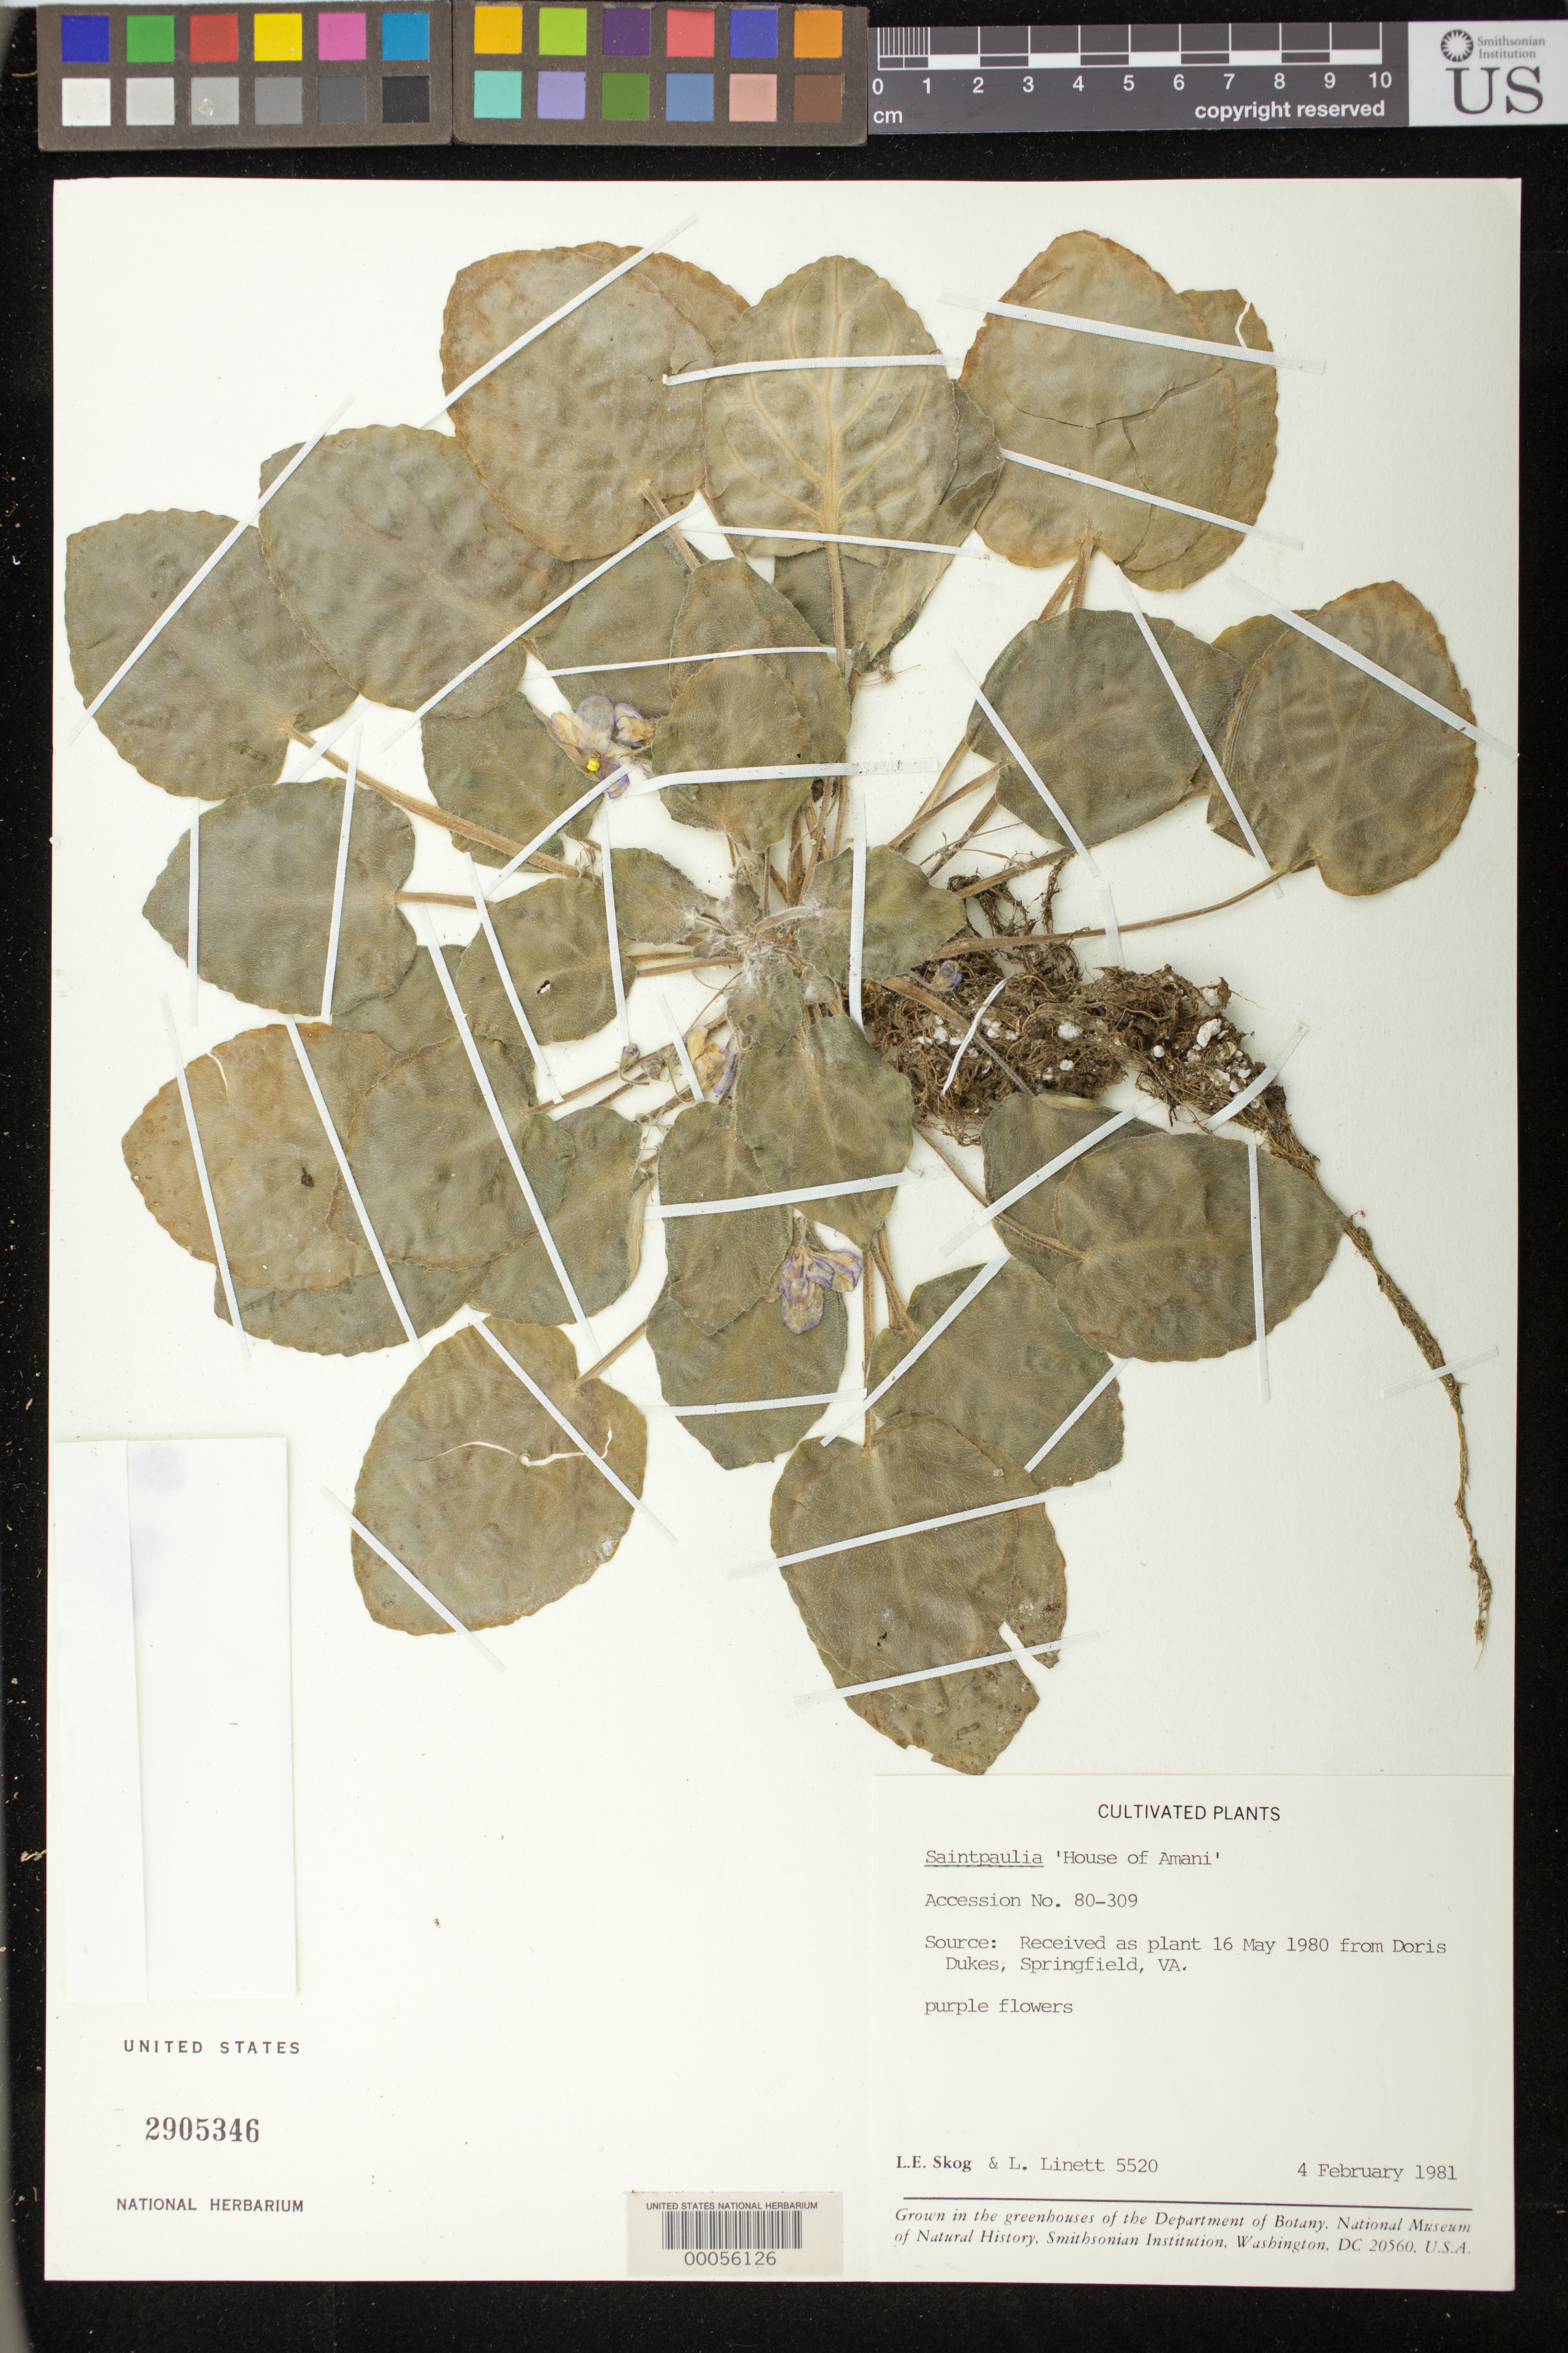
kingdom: Plantae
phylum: Tracheophyta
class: Magnoliopsida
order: Lamiales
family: Gesneriaceae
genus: Streptocarpus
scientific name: Streptocarpus ionanthus subsp. ionanthus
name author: (H. Wendl.) Christenh.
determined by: Skog, Laurence E.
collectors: L. E. Skog & L. Linett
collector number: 5520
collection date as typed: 04 Feb 1981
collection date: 1981-02-04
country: United States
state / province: District of Columbia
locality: greenhouses of the Dept. of Botany, National Museum of Natural History, Smithsonian Institution, Washington, DC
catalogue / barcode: US 2905346